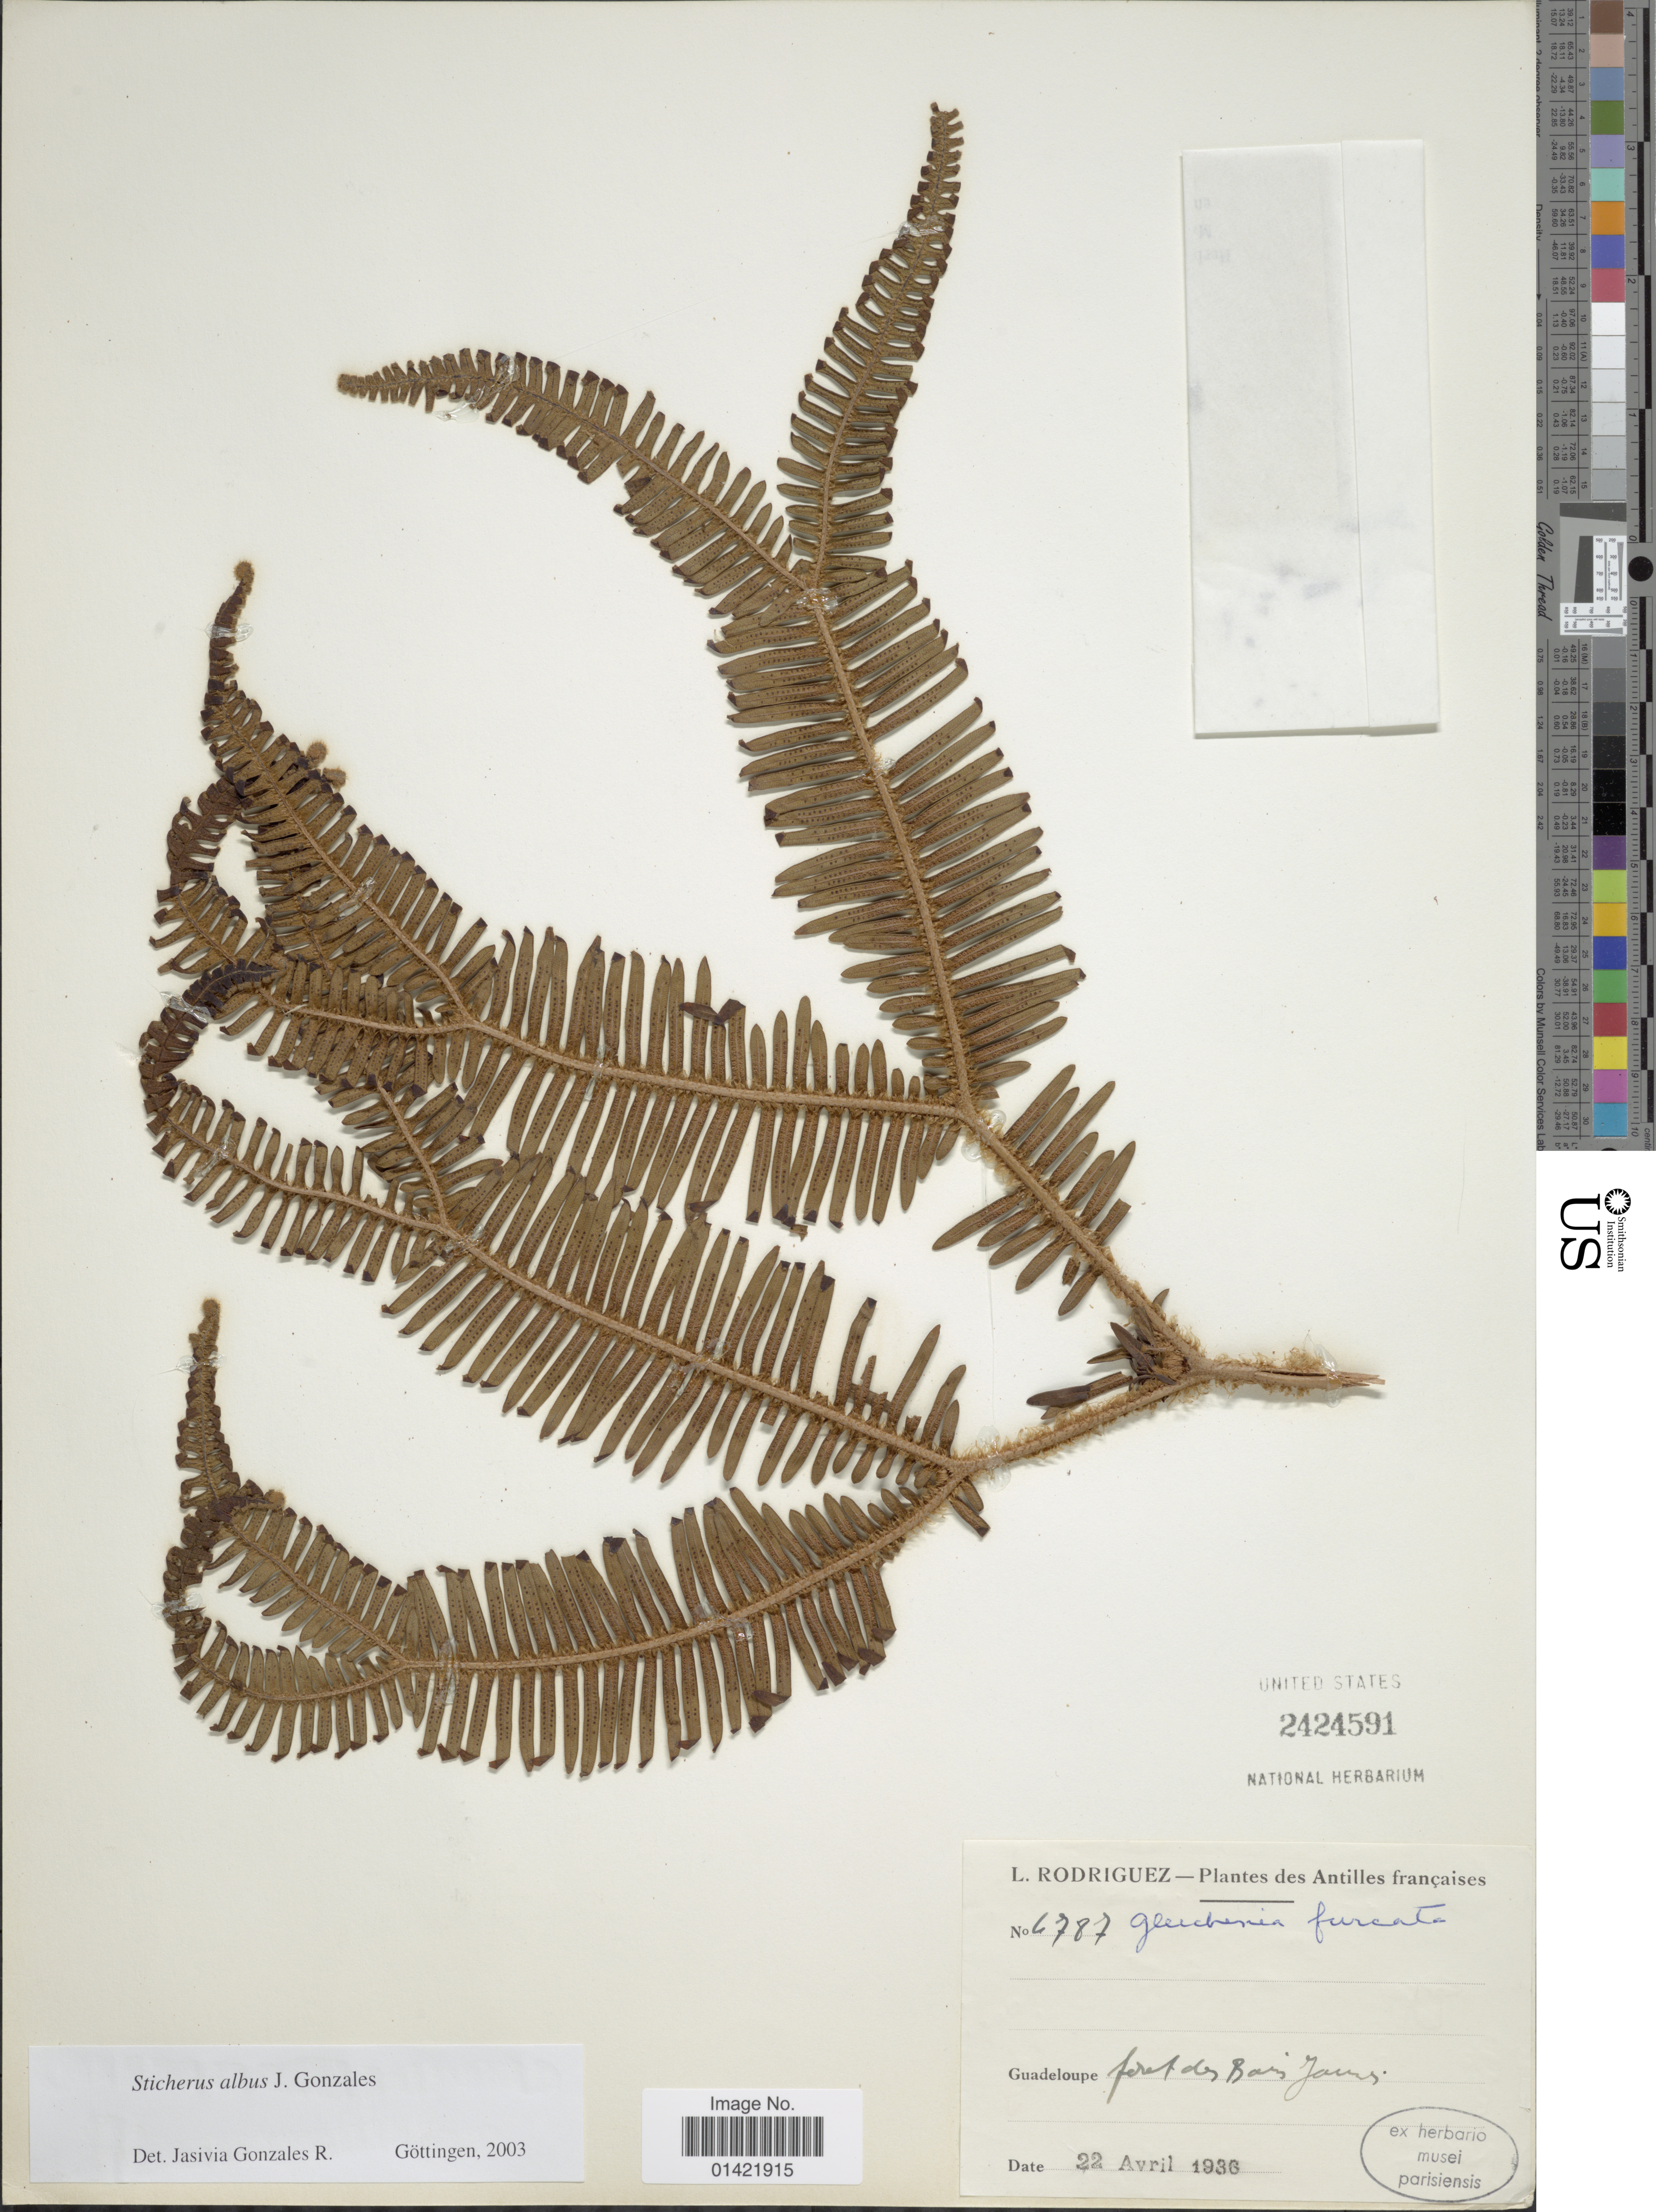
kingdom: Plantae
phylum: Tracheophyta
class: Polypodiopsida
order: Gleicheniales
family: Gleicheniaceae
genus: Sticherus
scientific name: Sticherus albus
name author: J. Gonzales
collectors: L. Rodriguez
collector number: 6787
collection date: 1936-04-22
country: Guadeloupe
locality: Plantes des Antilles francaises. Foret des Bais Jaures. [interpreted]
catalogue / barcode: US 2424591